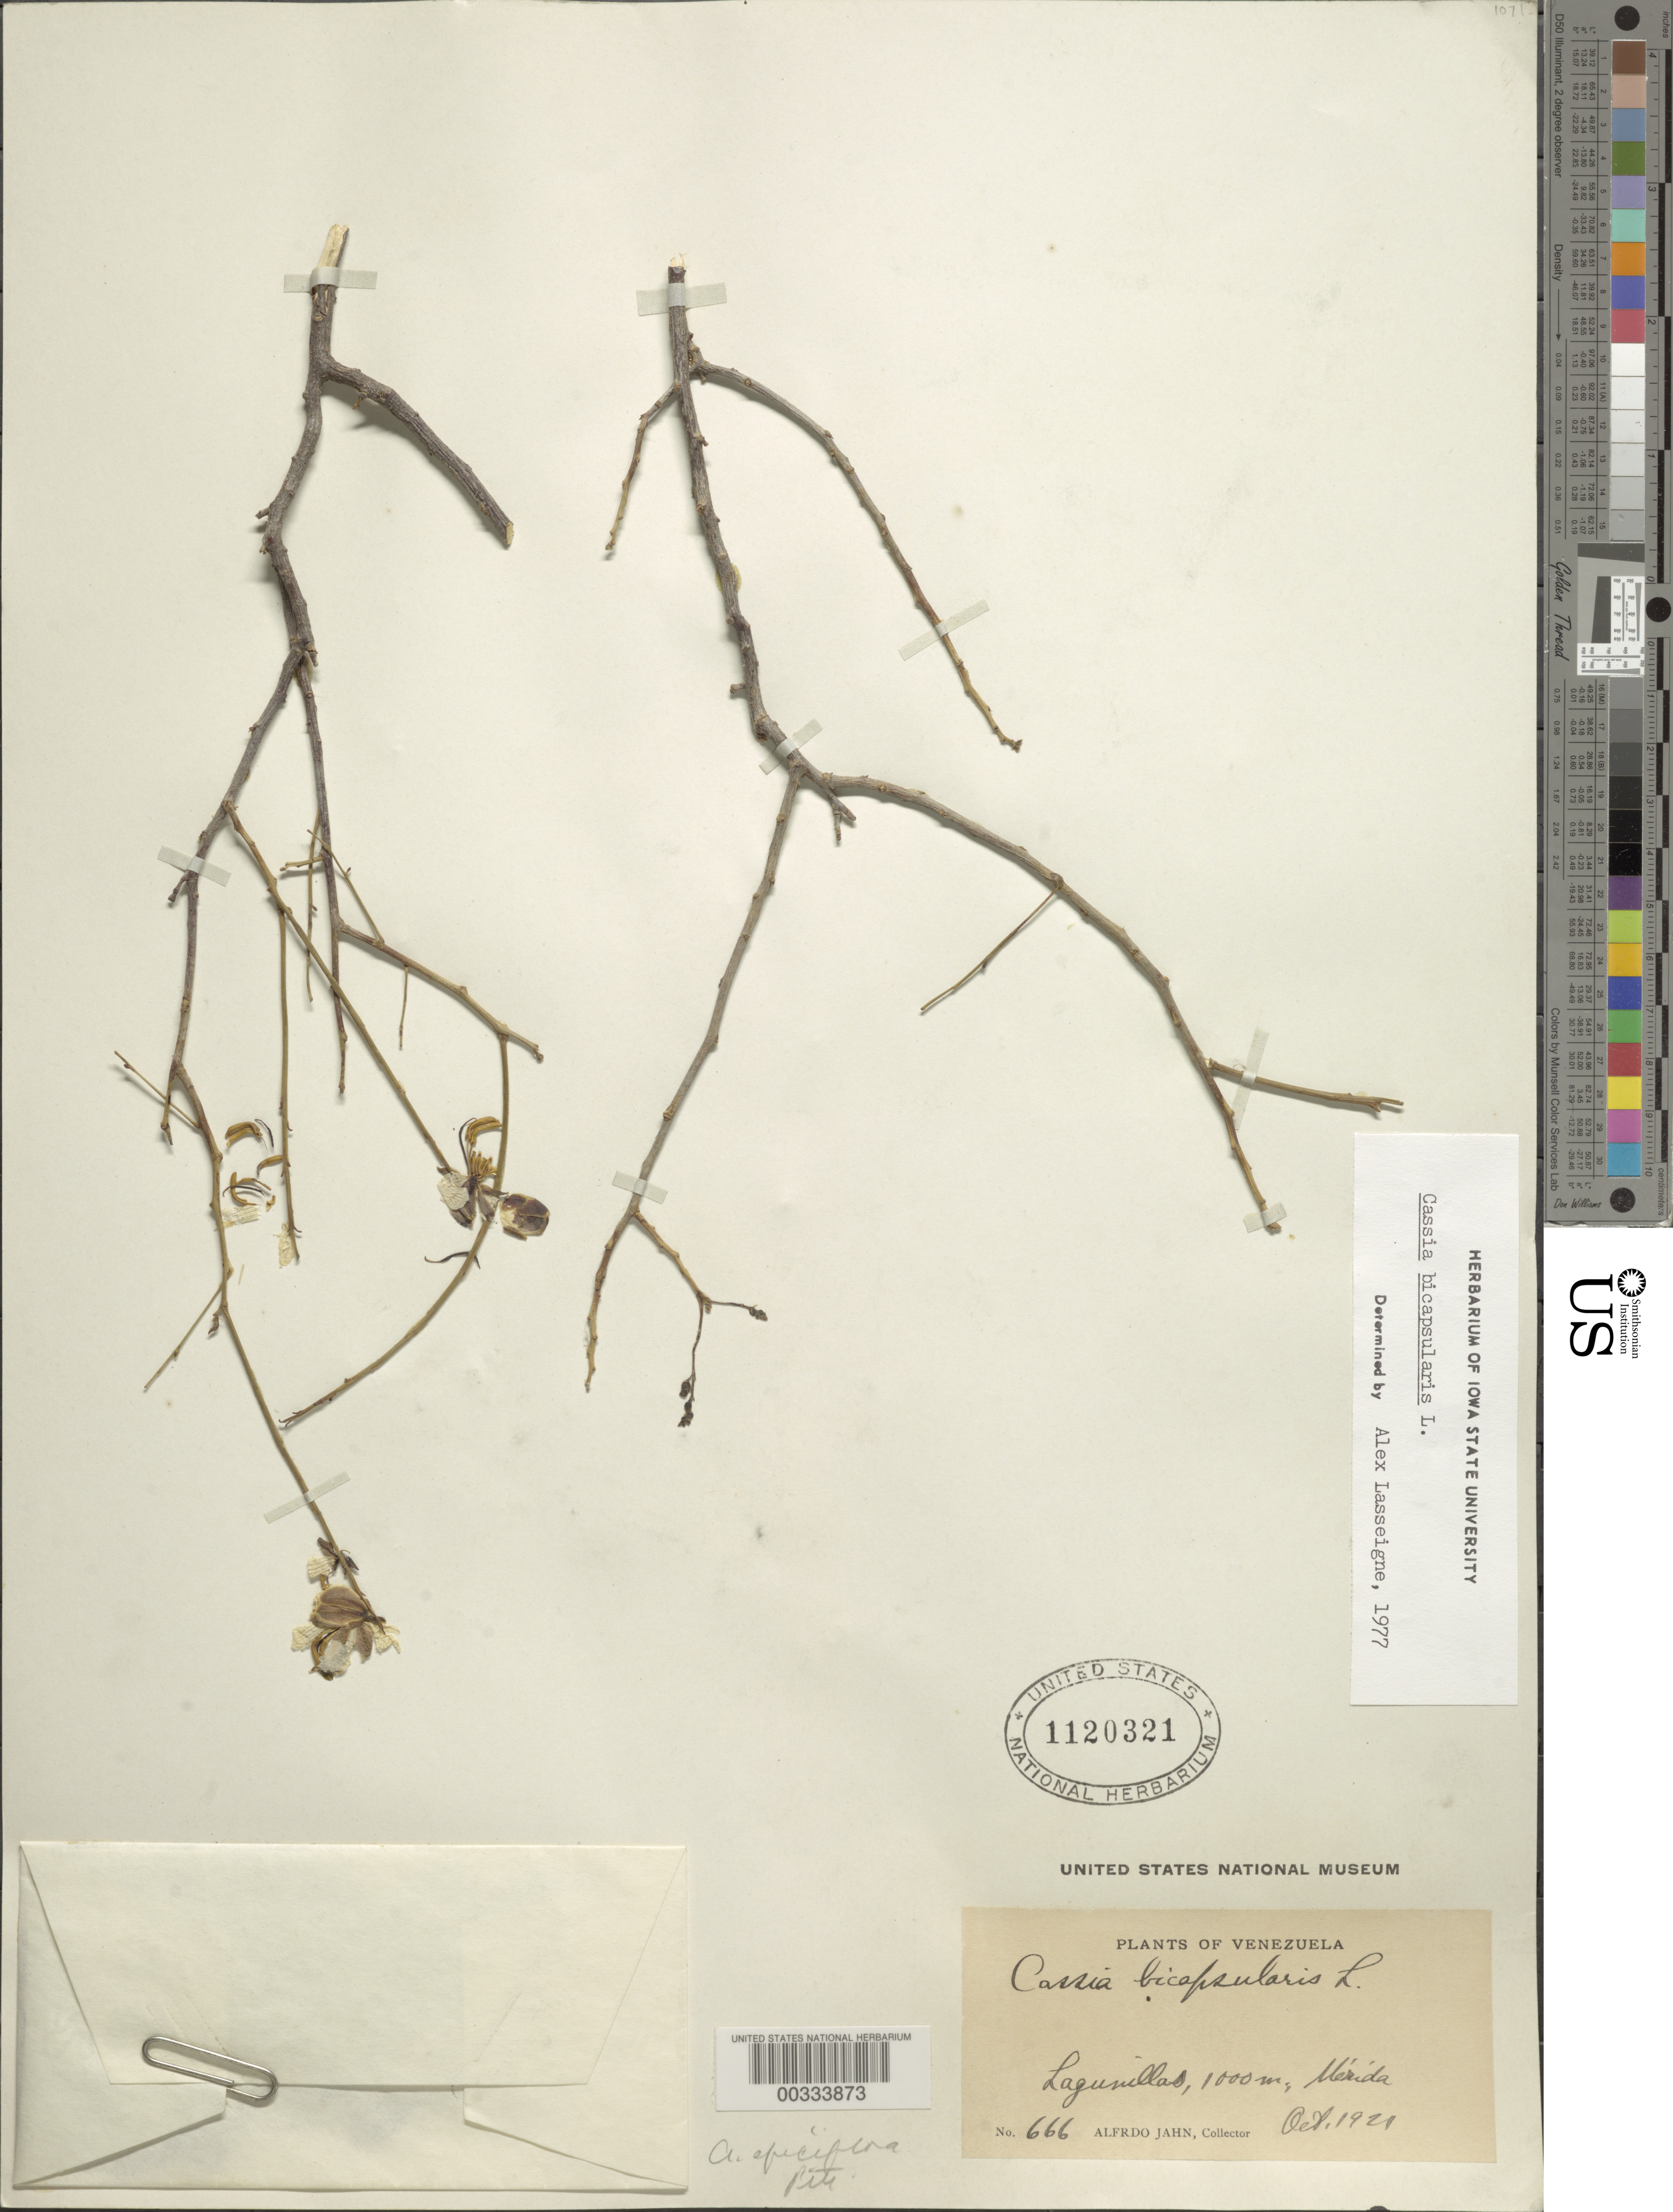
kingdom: Plantae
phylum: Tracheophyta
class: Magnoliopsida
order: Fabales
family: Fabaceae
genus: Senna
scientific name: Senna bicapsularis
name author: (L.) Roxb.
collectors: A. Jahn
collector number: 666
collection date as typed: Oct 1921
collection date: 1921-10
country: Venezuela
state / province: Mérida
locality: Lagunillas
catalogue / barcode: US 1120321